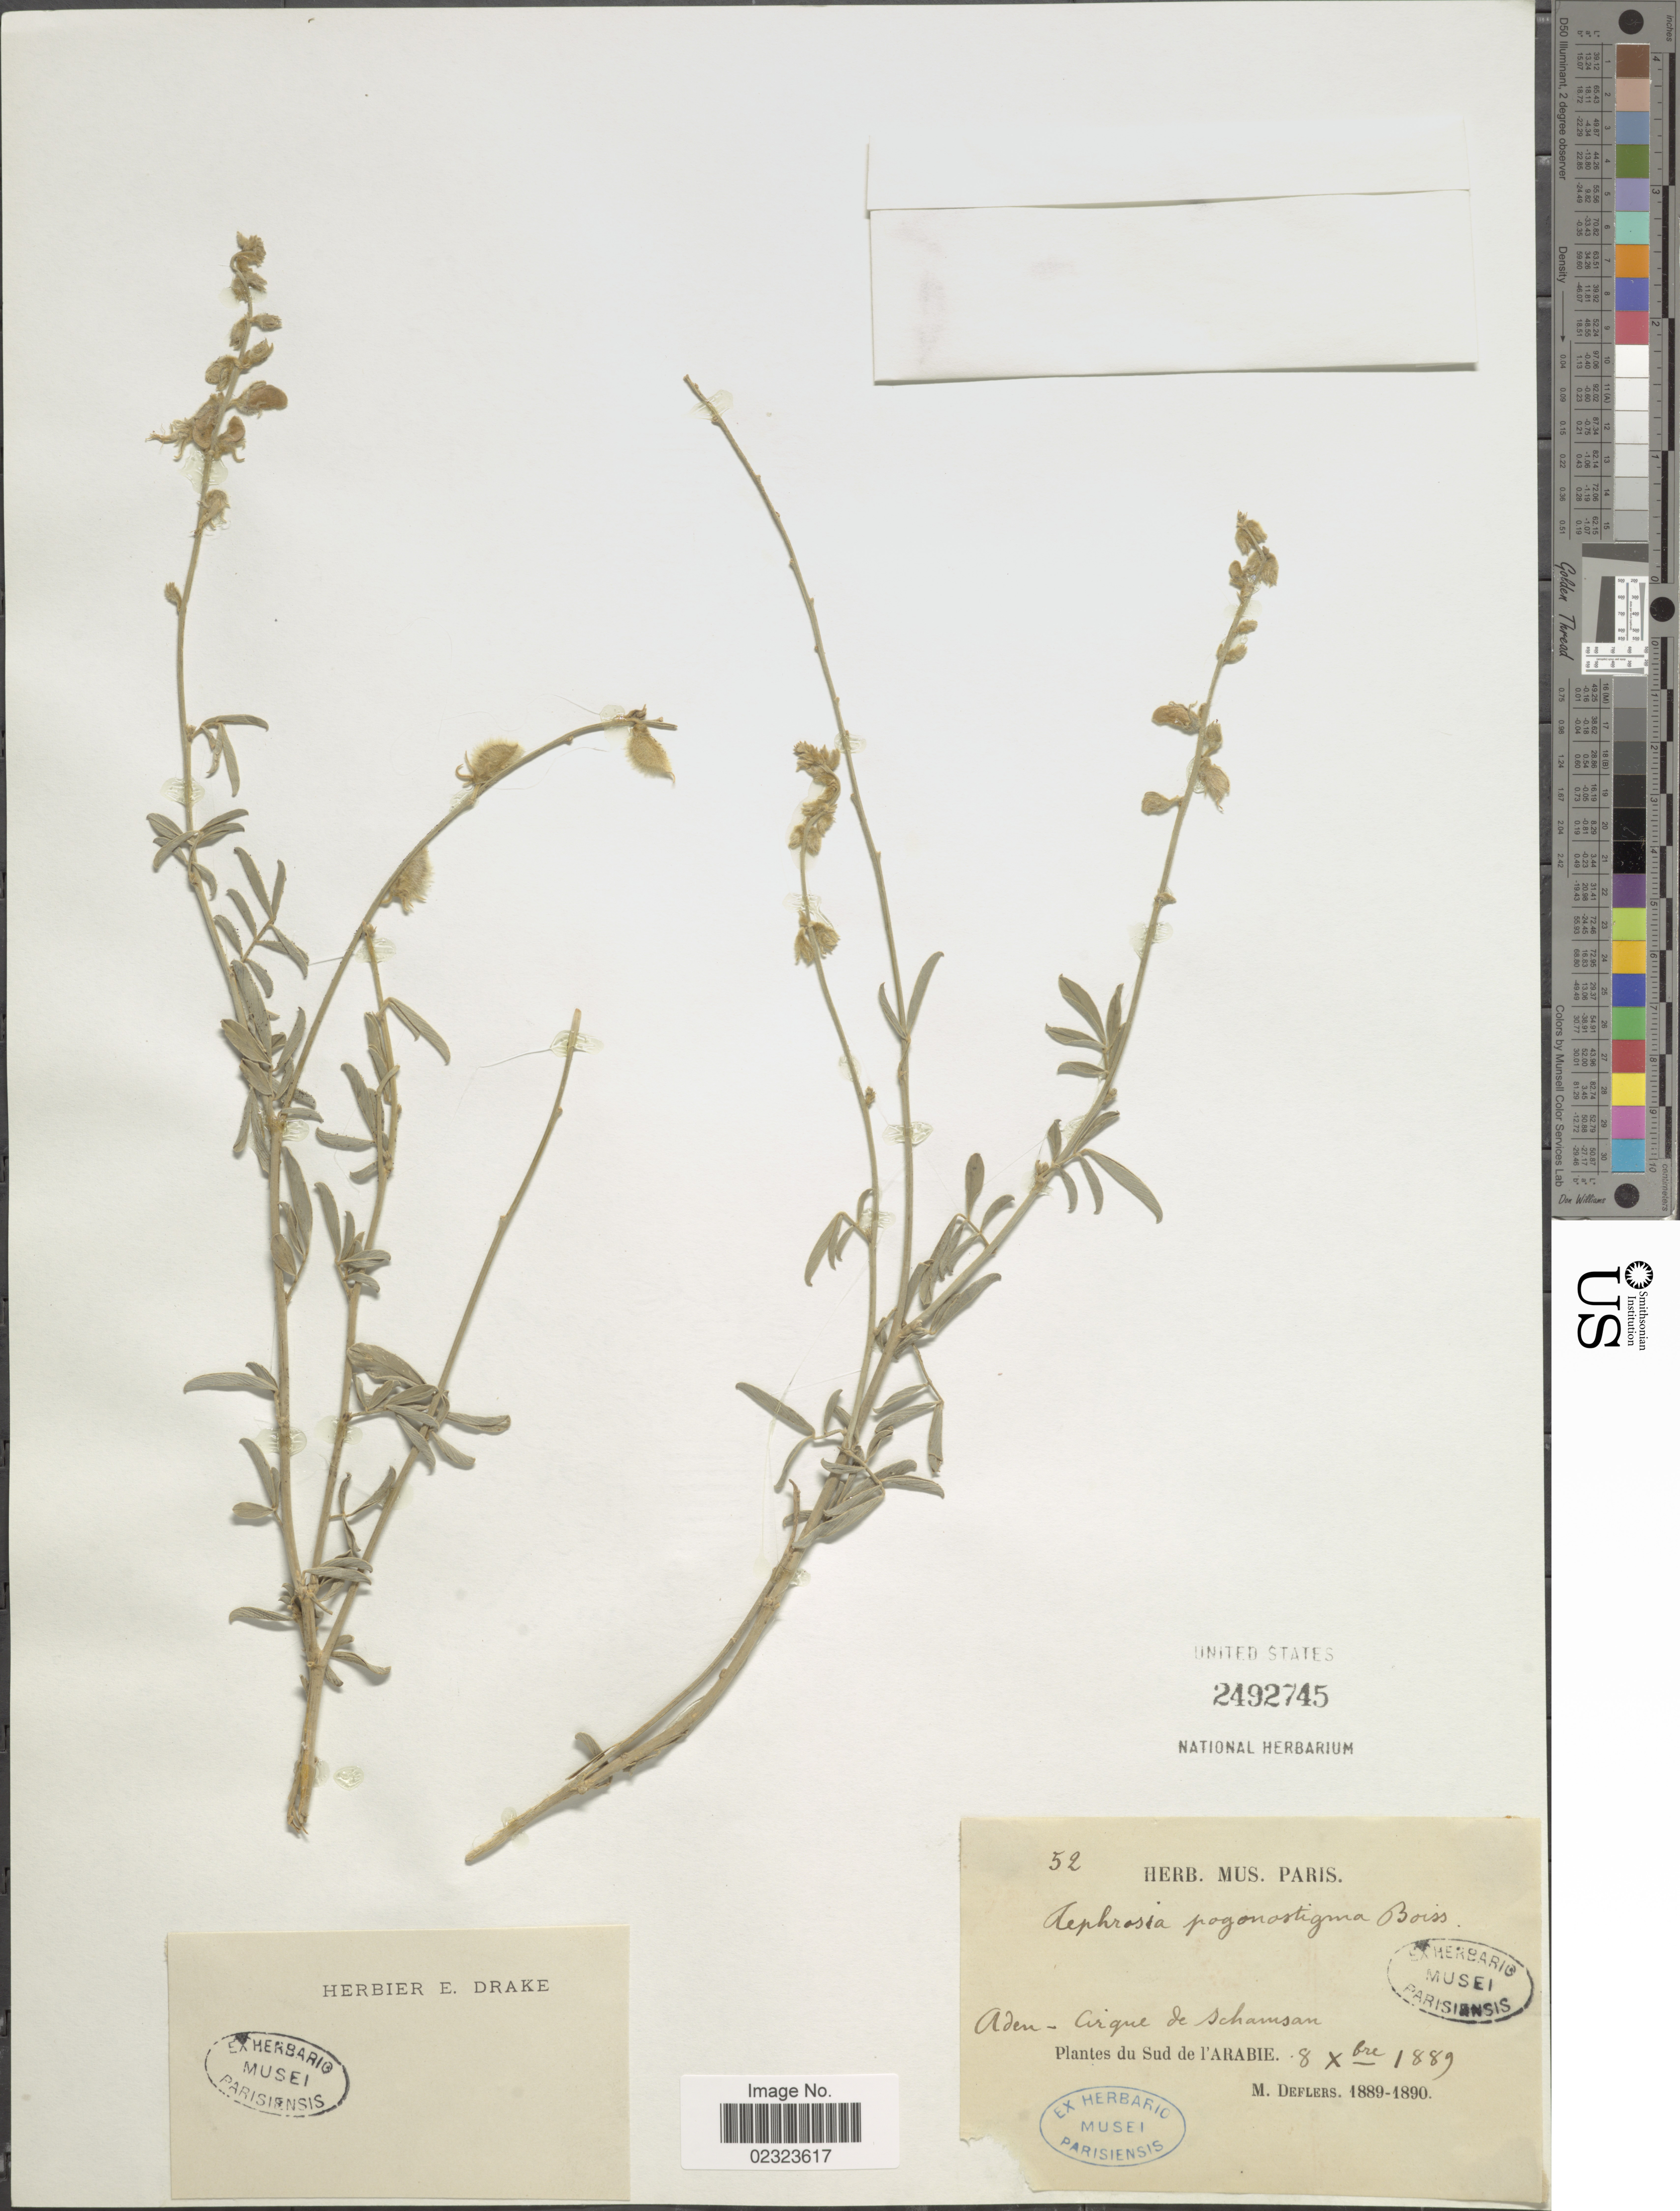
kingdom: Plantae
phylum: Tracheophyta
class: Magnoliopsida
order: Fabales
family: Fabaceae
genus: Tephrosia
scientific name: Tephrosia nubica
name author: (Boiss.) Baker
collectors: M. Deflers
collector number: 52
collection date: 1889-12-08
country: Yemen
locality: Aden-Cirque de Schamsan, Plantes du Sud de l'Arabie.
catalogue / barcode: US 2492745